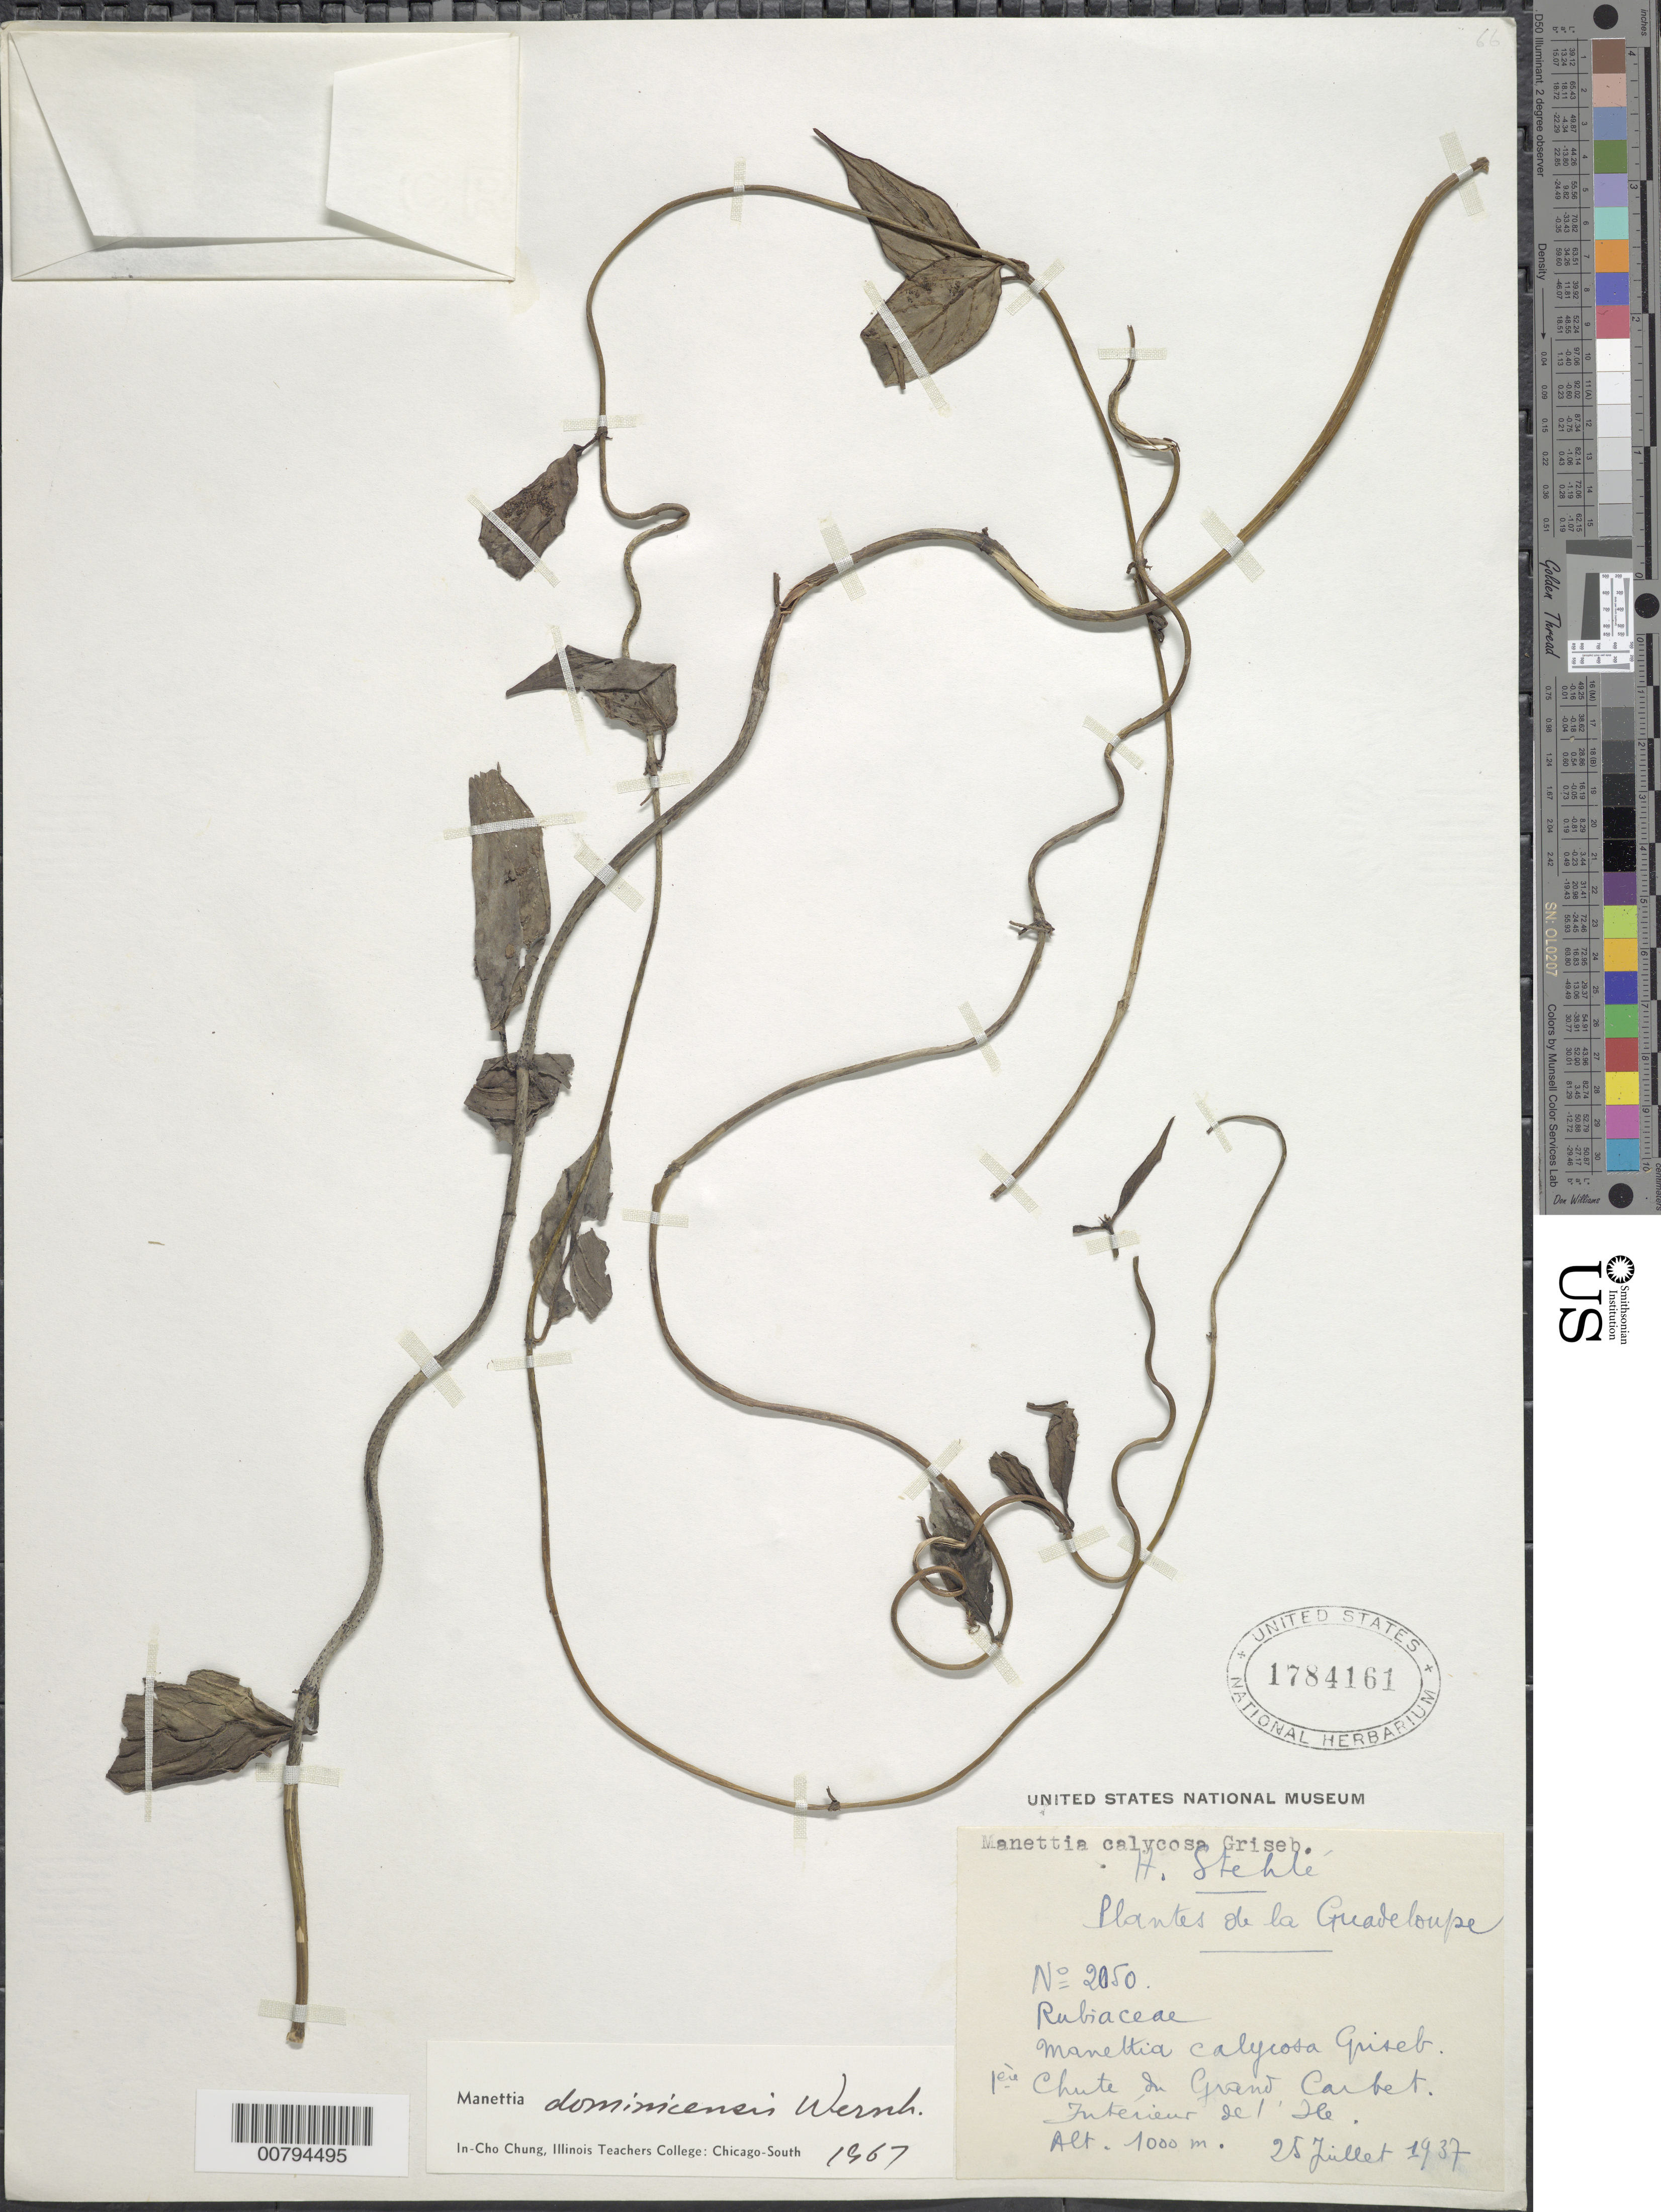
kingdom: Plantae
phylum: Tracheophyta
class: Magnoliopsida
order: Gentianales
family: Rubiaceae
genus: Manettia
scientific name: Manettia dominicensis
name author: Wernham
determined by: Chung, In Cho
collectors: H. Stehlé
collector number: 2050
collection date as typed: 25 Jul 1937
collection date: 1937-07-25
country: Guadeloupe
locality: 1ère Chute In Grand Carbet. Interieur de l'Ile.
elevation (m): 1000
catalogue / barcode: US 1784161